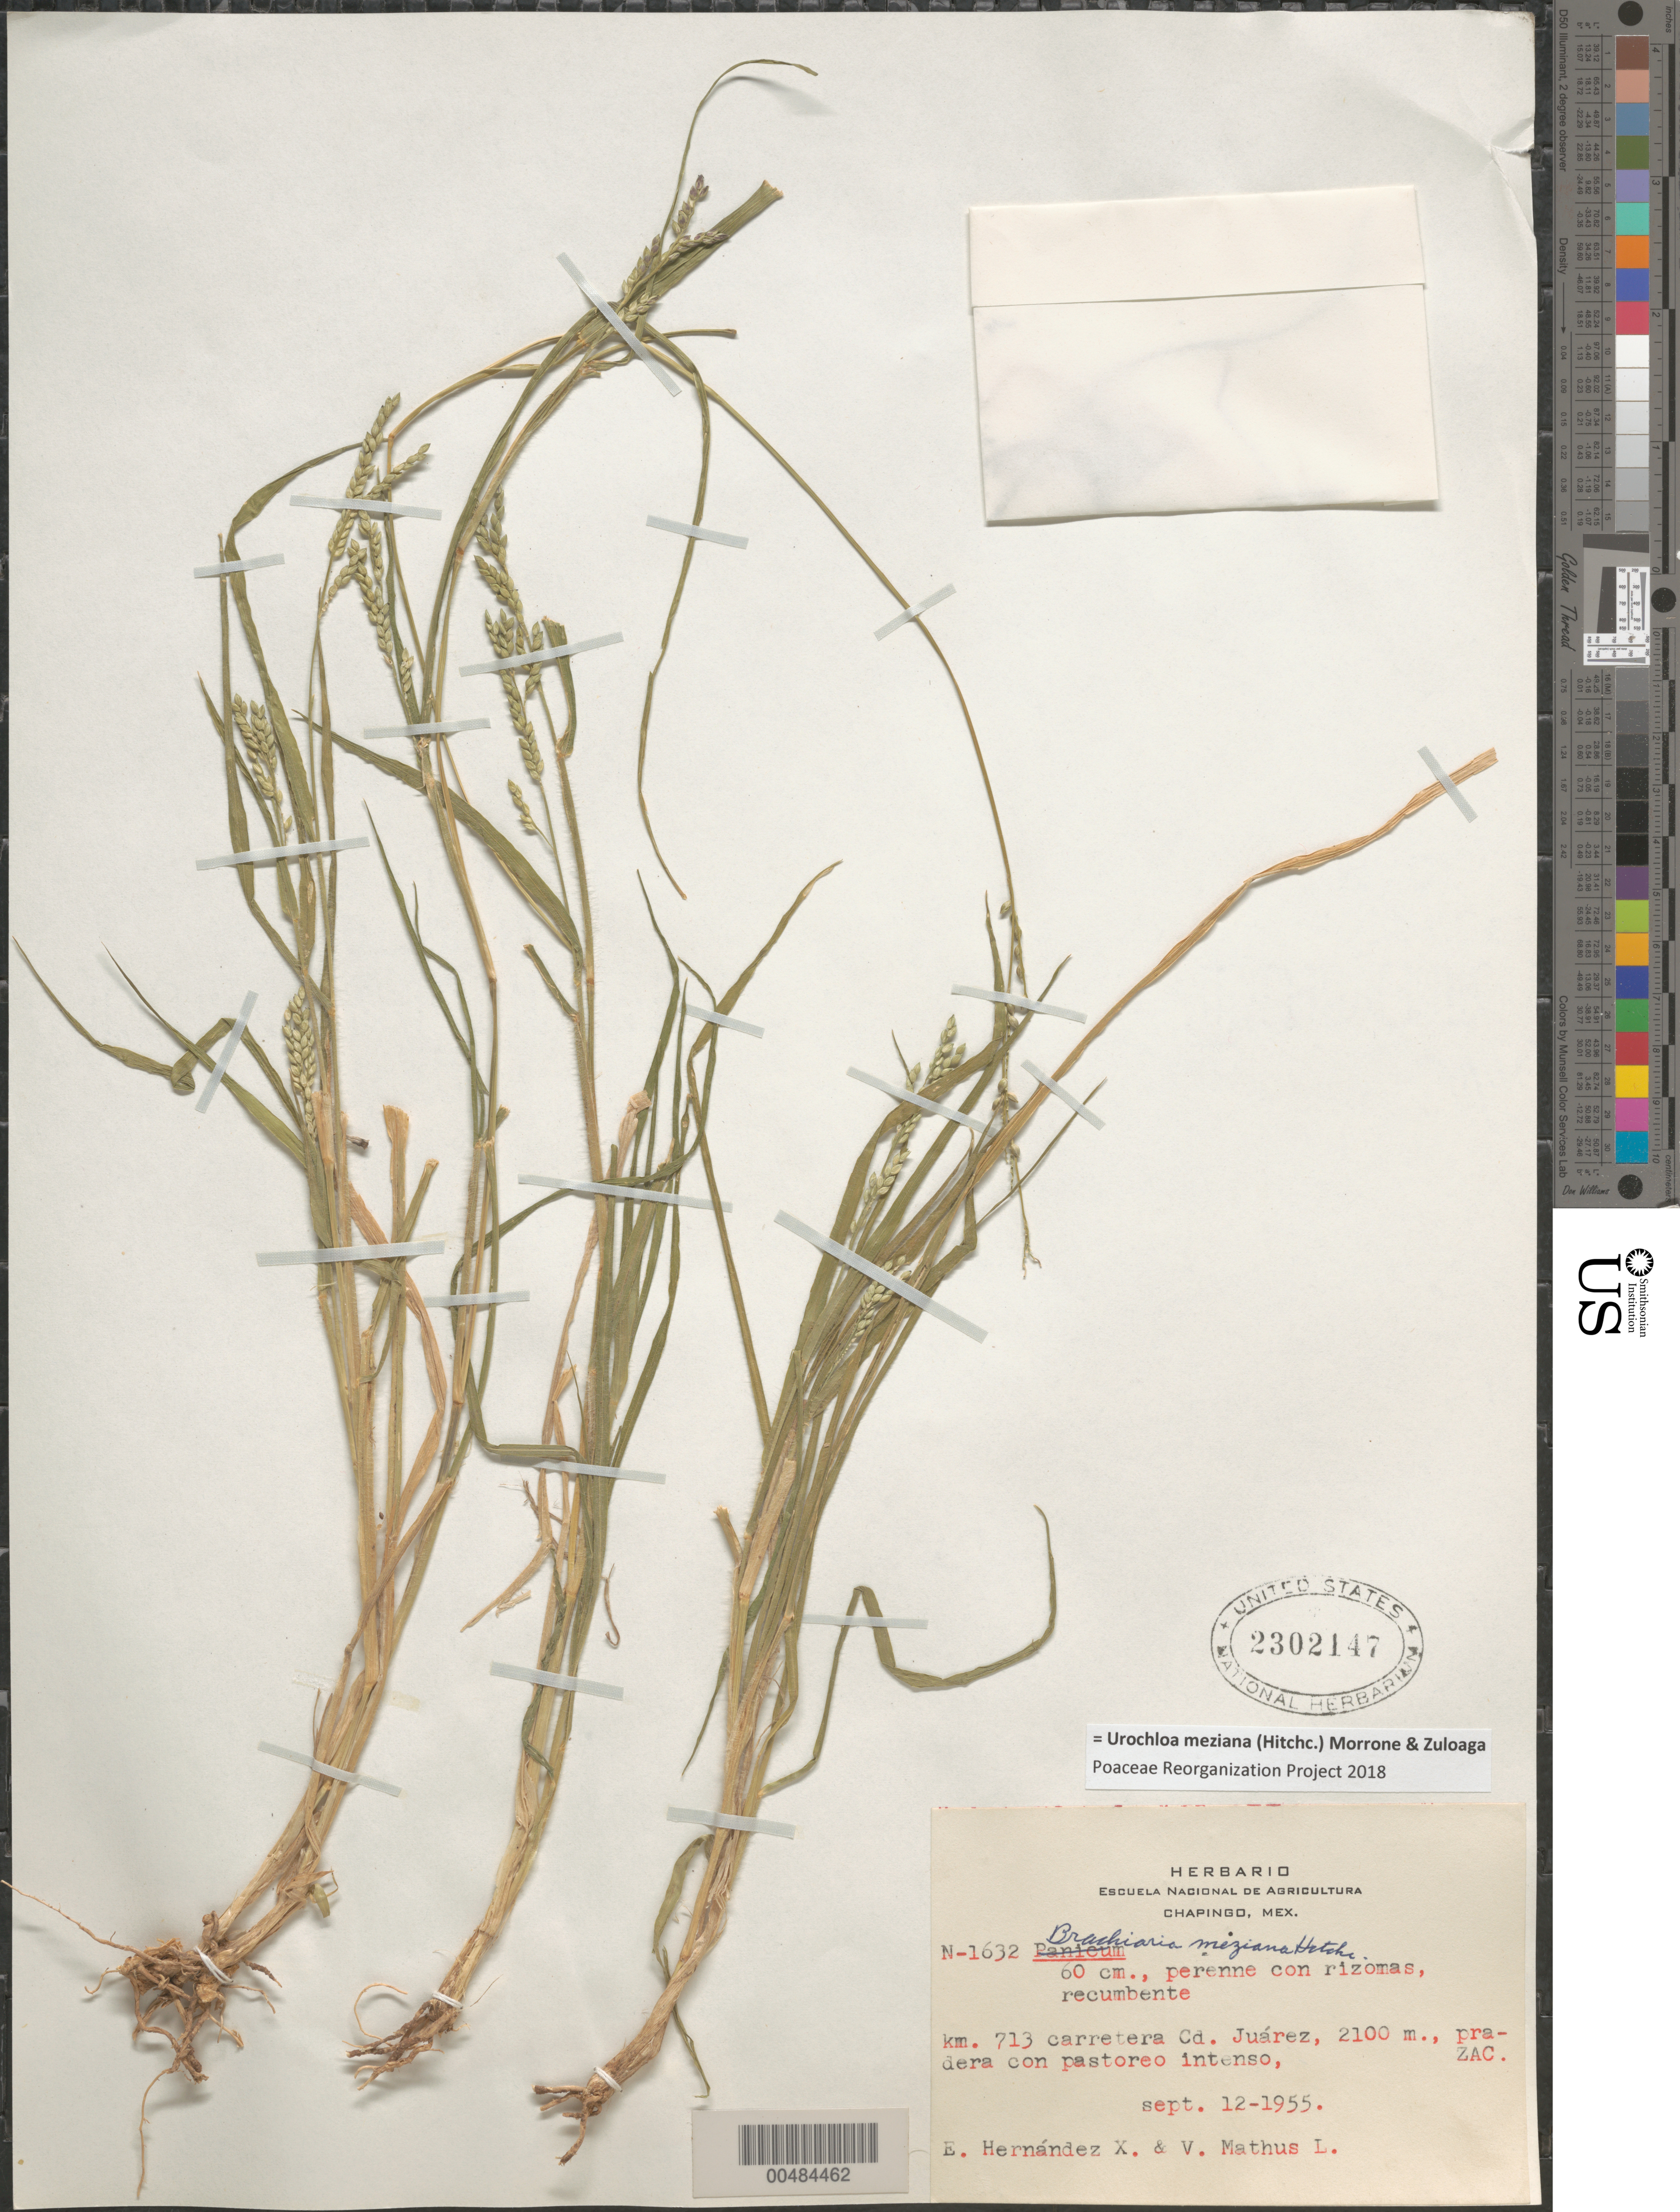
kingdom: Plantae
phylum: Tracheophyta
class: Liliopsida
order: Poales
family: Poaceae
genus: Brachiaria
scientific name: Brachiaria meziana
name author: Hitchc.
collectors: E. I. Hernández-X. & V. Mathus L.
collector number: N-1632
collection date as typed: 12 Sep 1955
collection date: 1955-09-12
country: Mexico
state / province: Zacatecas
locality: Km 713 carretera Cd. Ju rez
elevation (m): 2100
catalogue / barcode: US 2302147